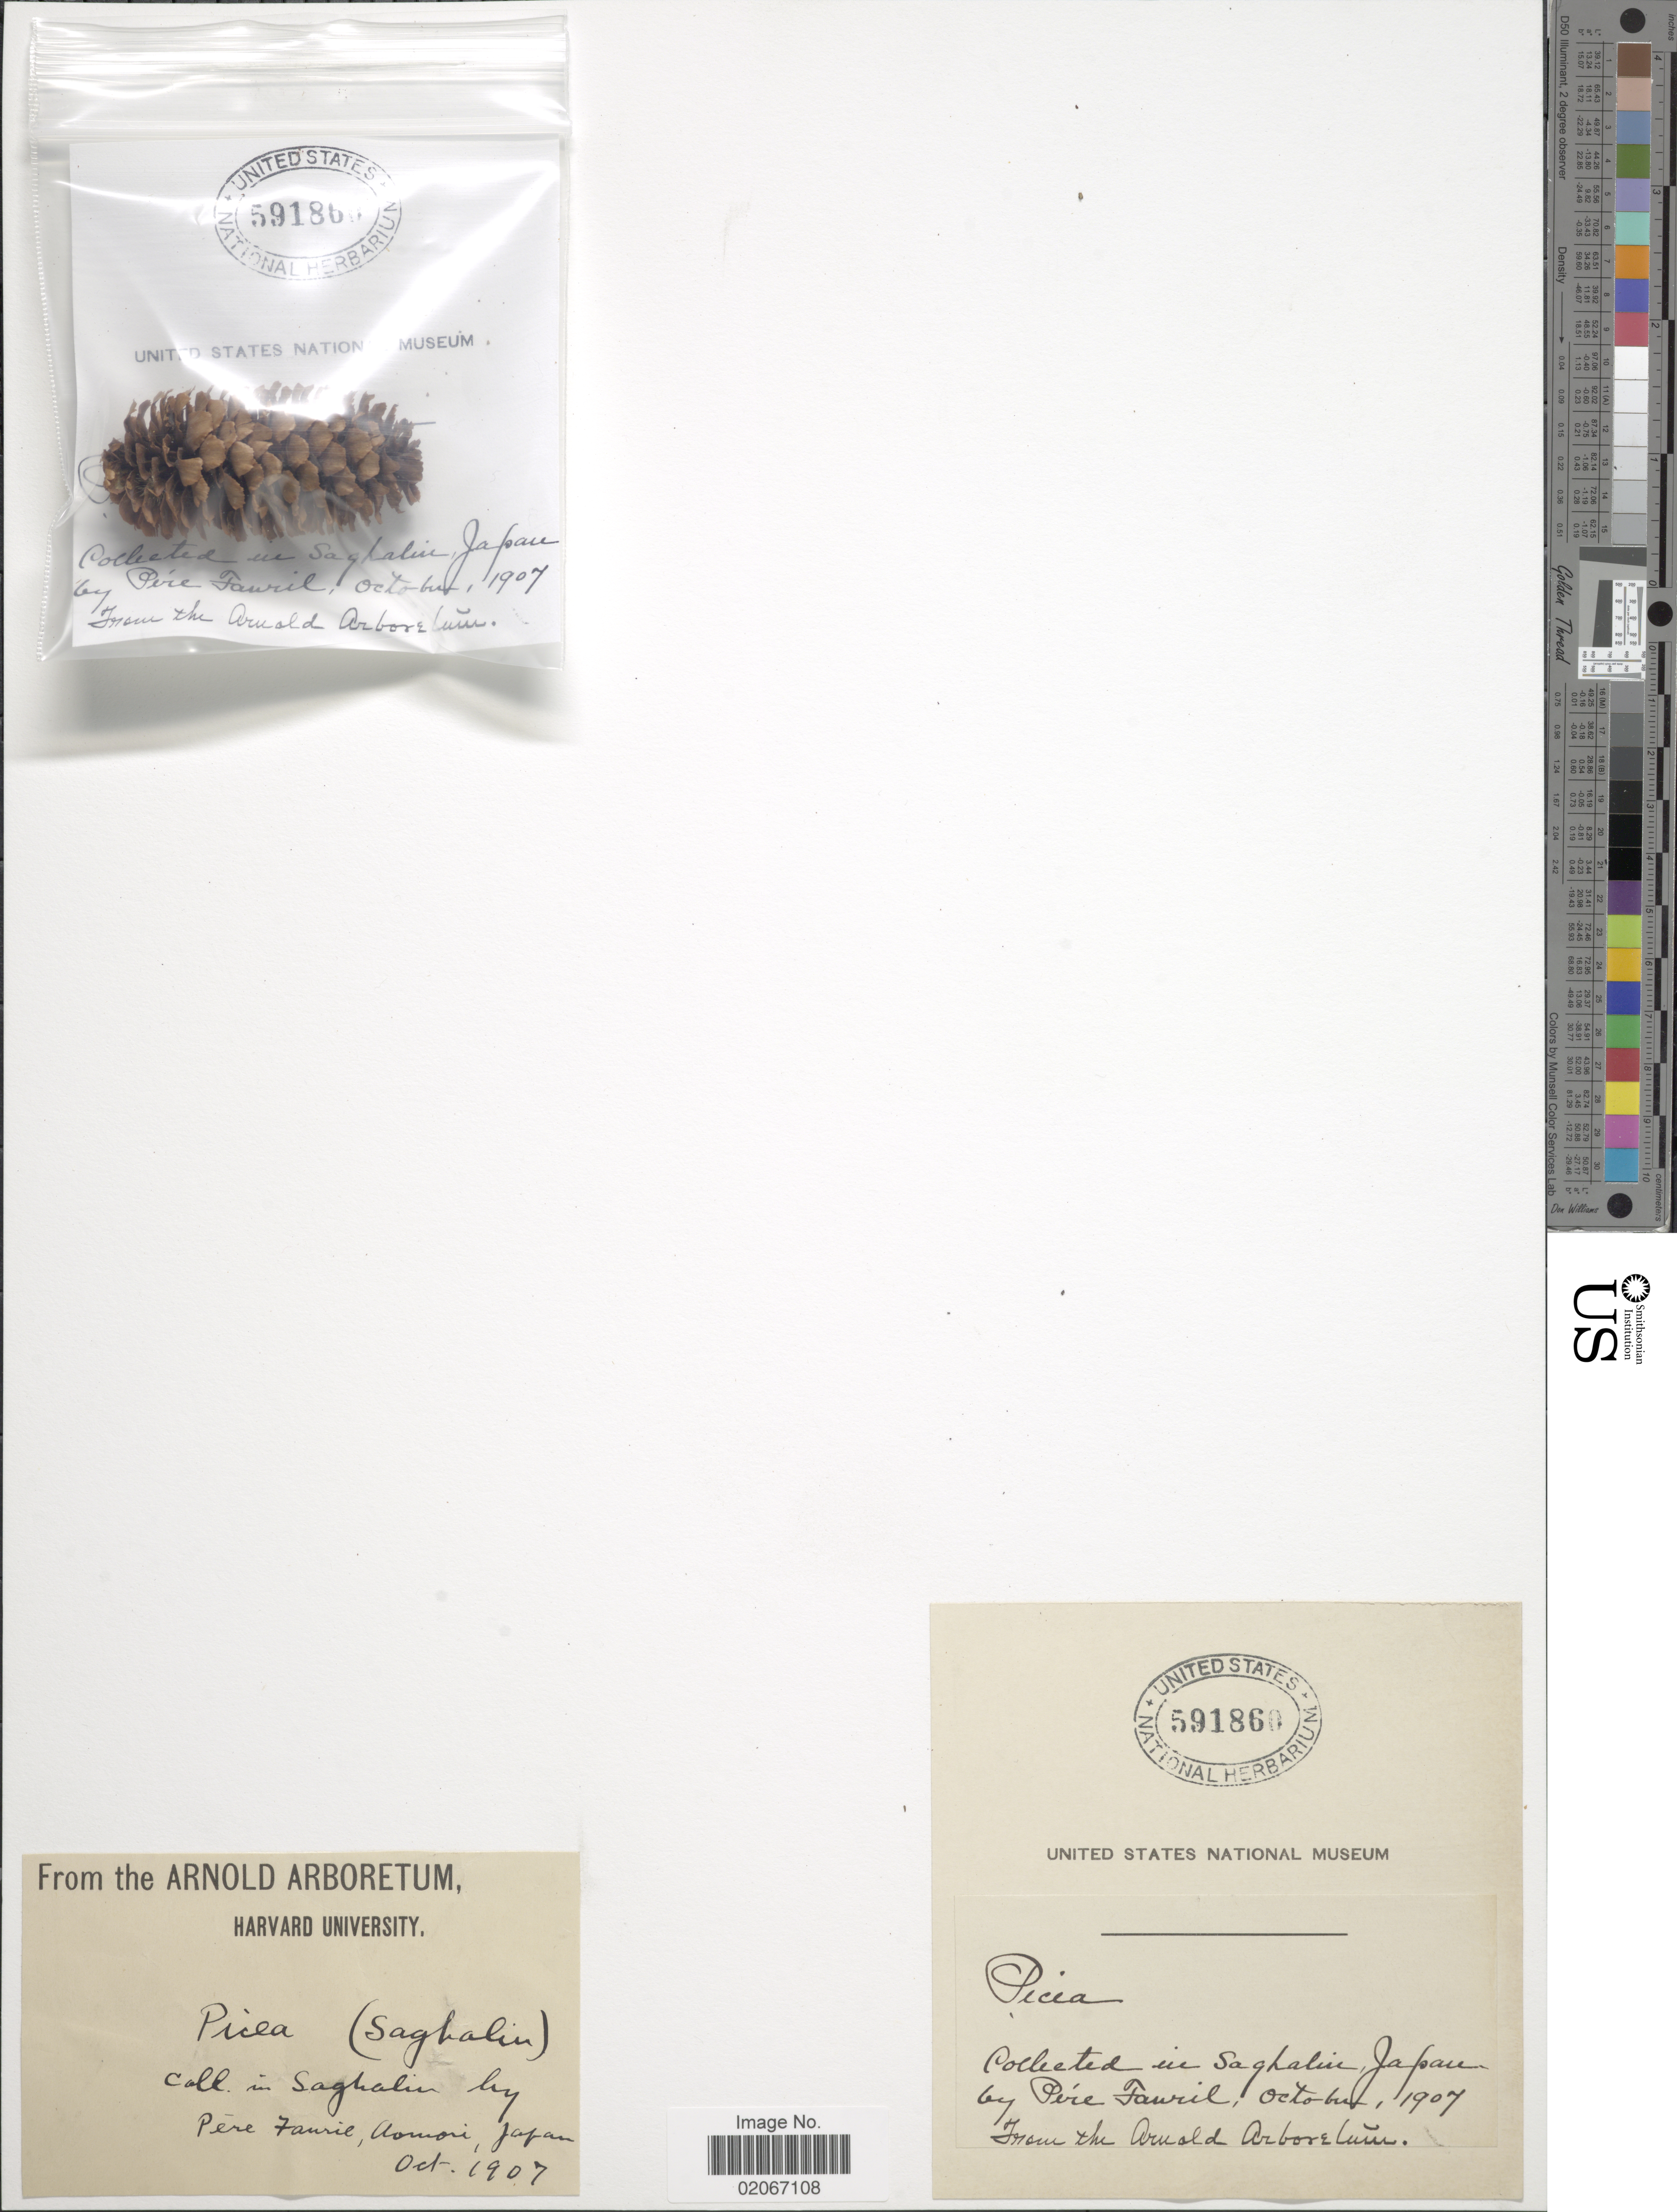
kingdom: Plantae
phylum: Tracheophyta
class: Pinopsida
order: Pinales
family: Pinaceae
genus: Picea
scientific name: Picea wilsonii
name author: Mast.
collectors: P. Fauril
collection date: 1907-10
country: Japan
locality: Sagaliu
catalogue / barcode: US 591860